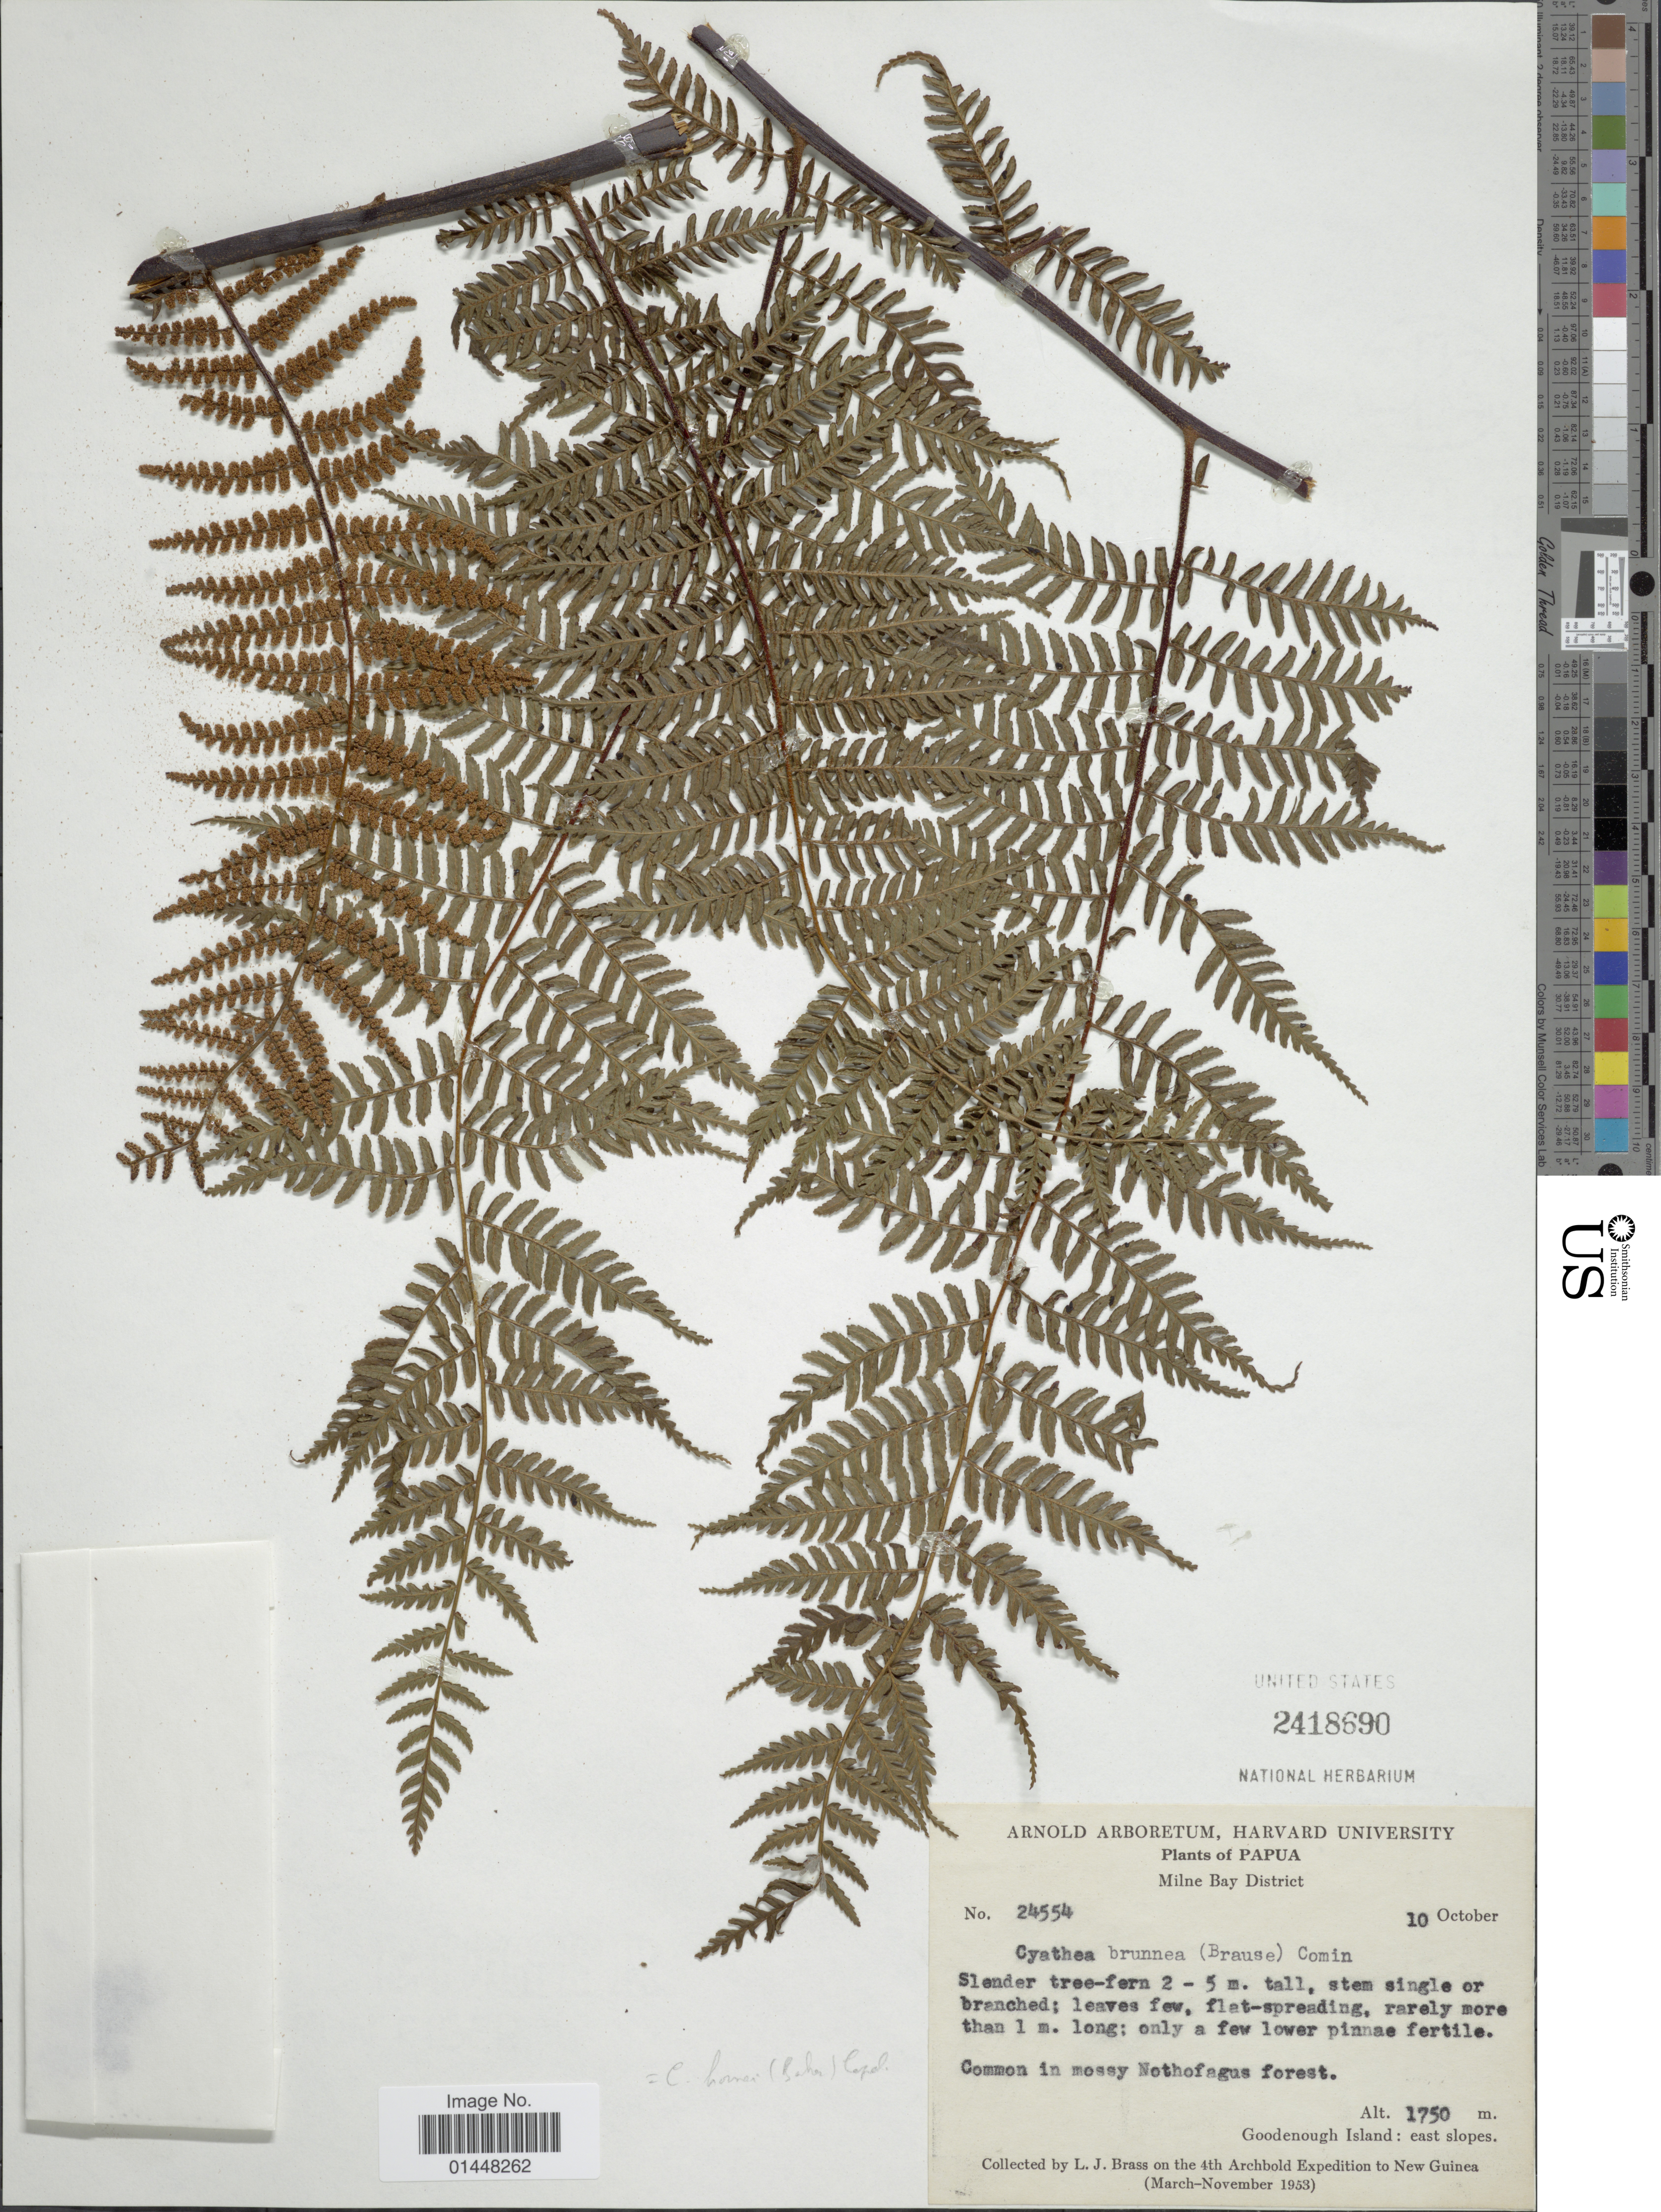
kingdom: Plantae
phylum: Tracheophyta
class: Polypodiopsida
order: Cyatheales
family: Cyatheaceae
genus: Gymnosphaera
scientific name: Gymnosphaera hornei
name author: (Baker) Copel.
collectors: L. J. Brass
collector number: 24554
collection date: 1953-10-10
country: Papua New Guinea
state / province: Milne Bay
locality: Papua. Milne Bay District. Goodenough Island: east slopes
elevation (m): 1750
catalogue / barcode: US 2418690